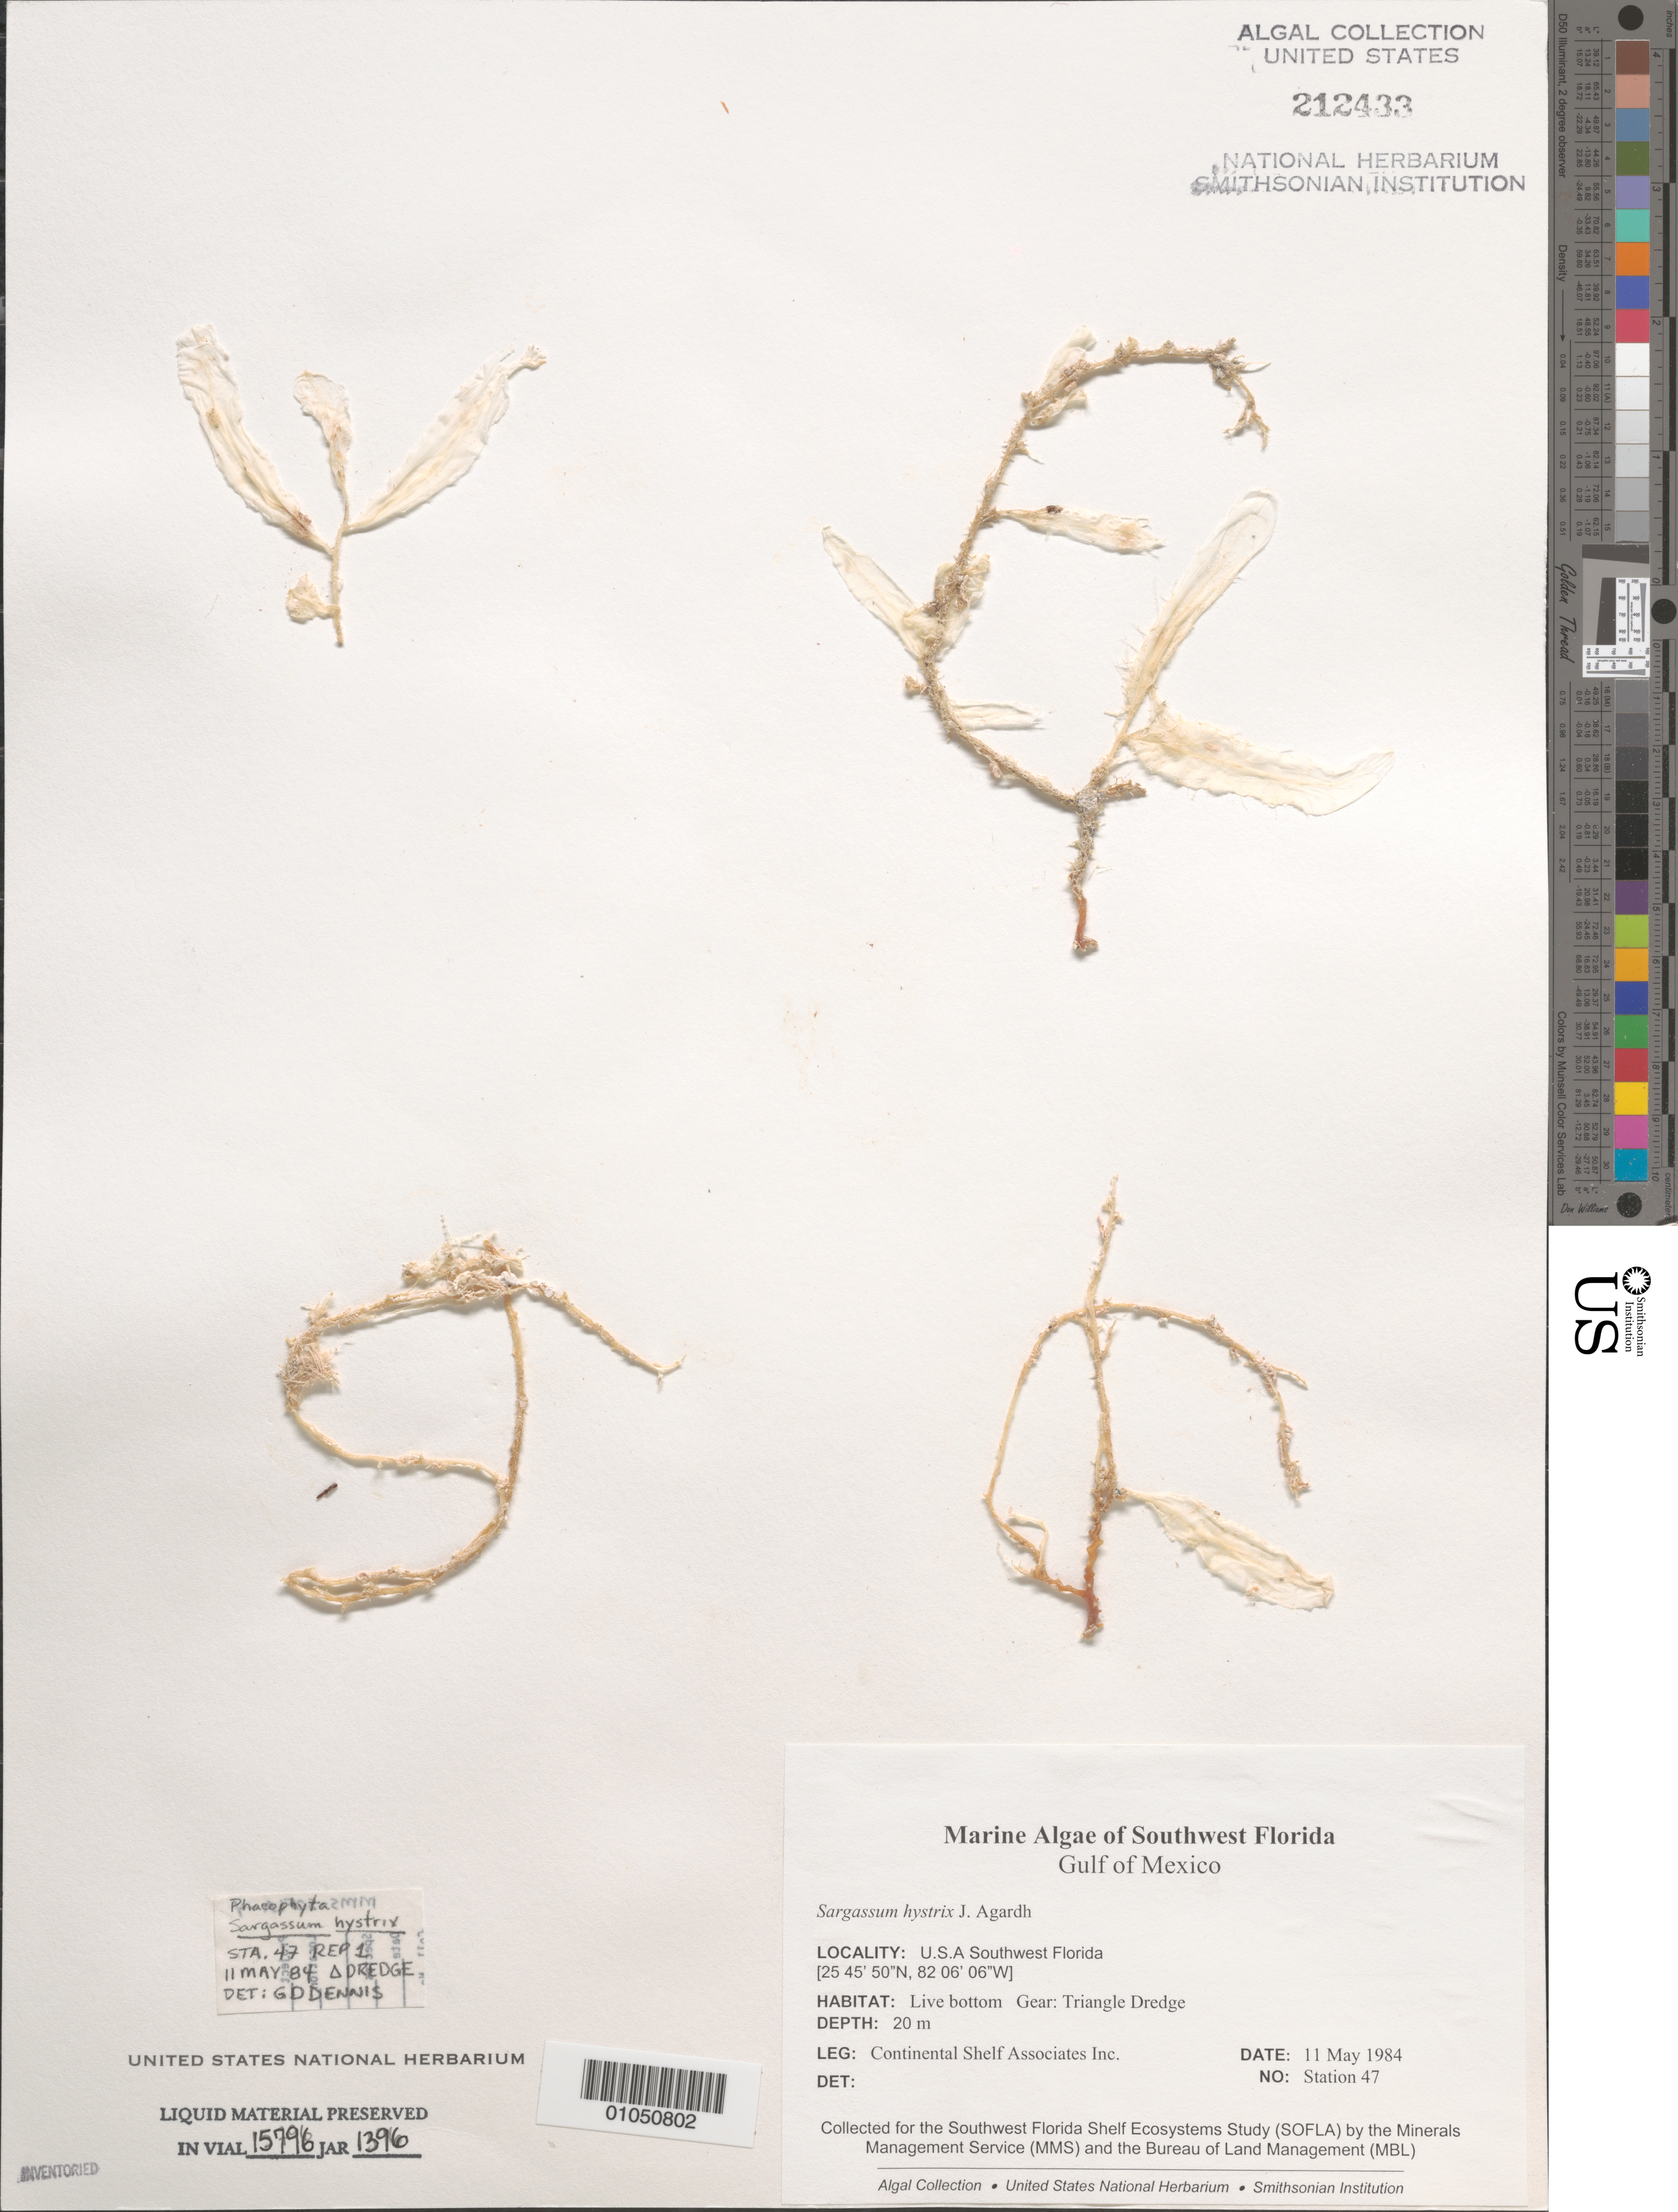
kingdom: Chromista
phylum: Ochrophyta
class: Phaeophyceae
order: Fucales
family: Sargassaceae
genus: Sargassum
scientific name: Sargassum hystrix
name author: J. Agardh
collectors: Continental Shelf Associates Inc.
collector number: Station 47 Repl 1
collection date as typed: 11 May 1984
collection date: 1984-05-11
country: United States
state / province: Florida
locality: Gulf of Mexico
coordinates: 25 45'50"N, 82 06'06"W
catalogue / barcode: US 212433